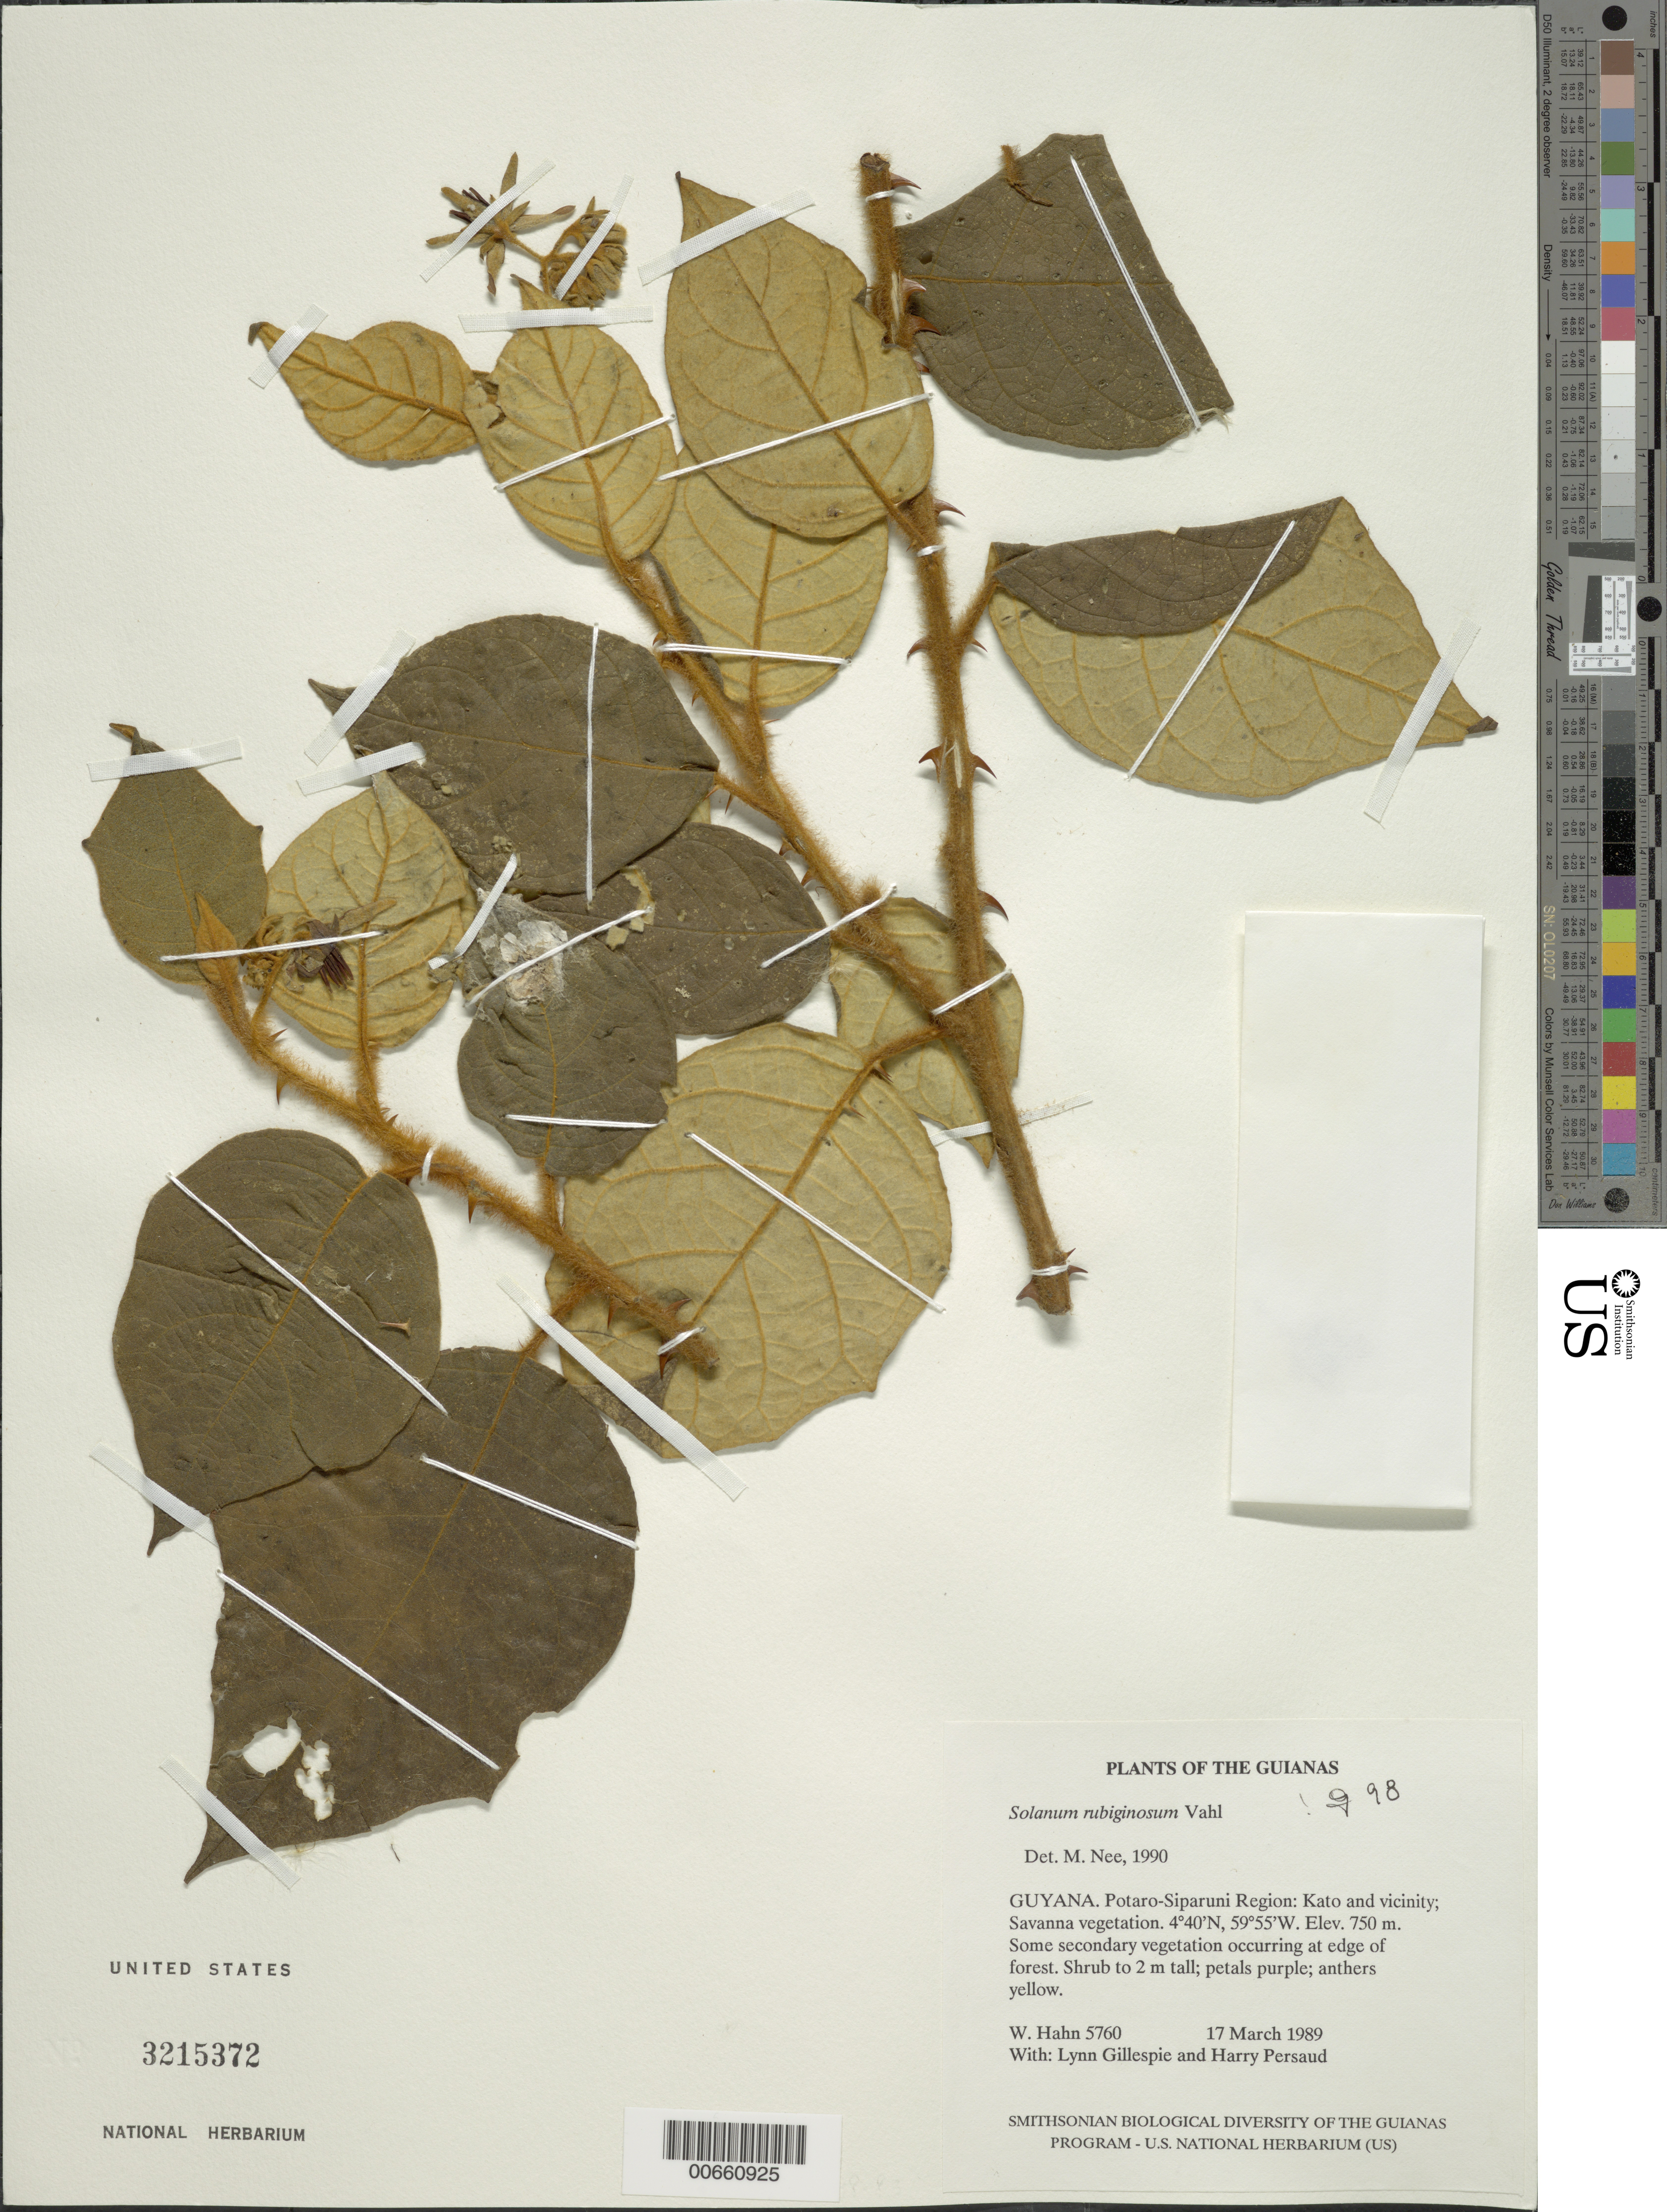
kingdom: Plantae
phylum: Tracheophyta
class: Magnoliopsida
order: Solanales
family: Solanaceae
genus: Solanum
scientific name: Solanum rubiginosum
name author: Vahl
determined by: Nee, Michael H.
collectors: W. Hahn, L. J. Gillespie & H. Persaud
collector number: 5760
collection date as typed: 3 Mar 1989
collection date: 1989-03-03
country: Guyana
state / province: Potaro-Siparuni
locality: Kato and vicinity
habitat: Savanna vegetation. Some secondary vegetation occurring at edge of forest.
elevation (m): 750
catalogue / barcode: US 3215372